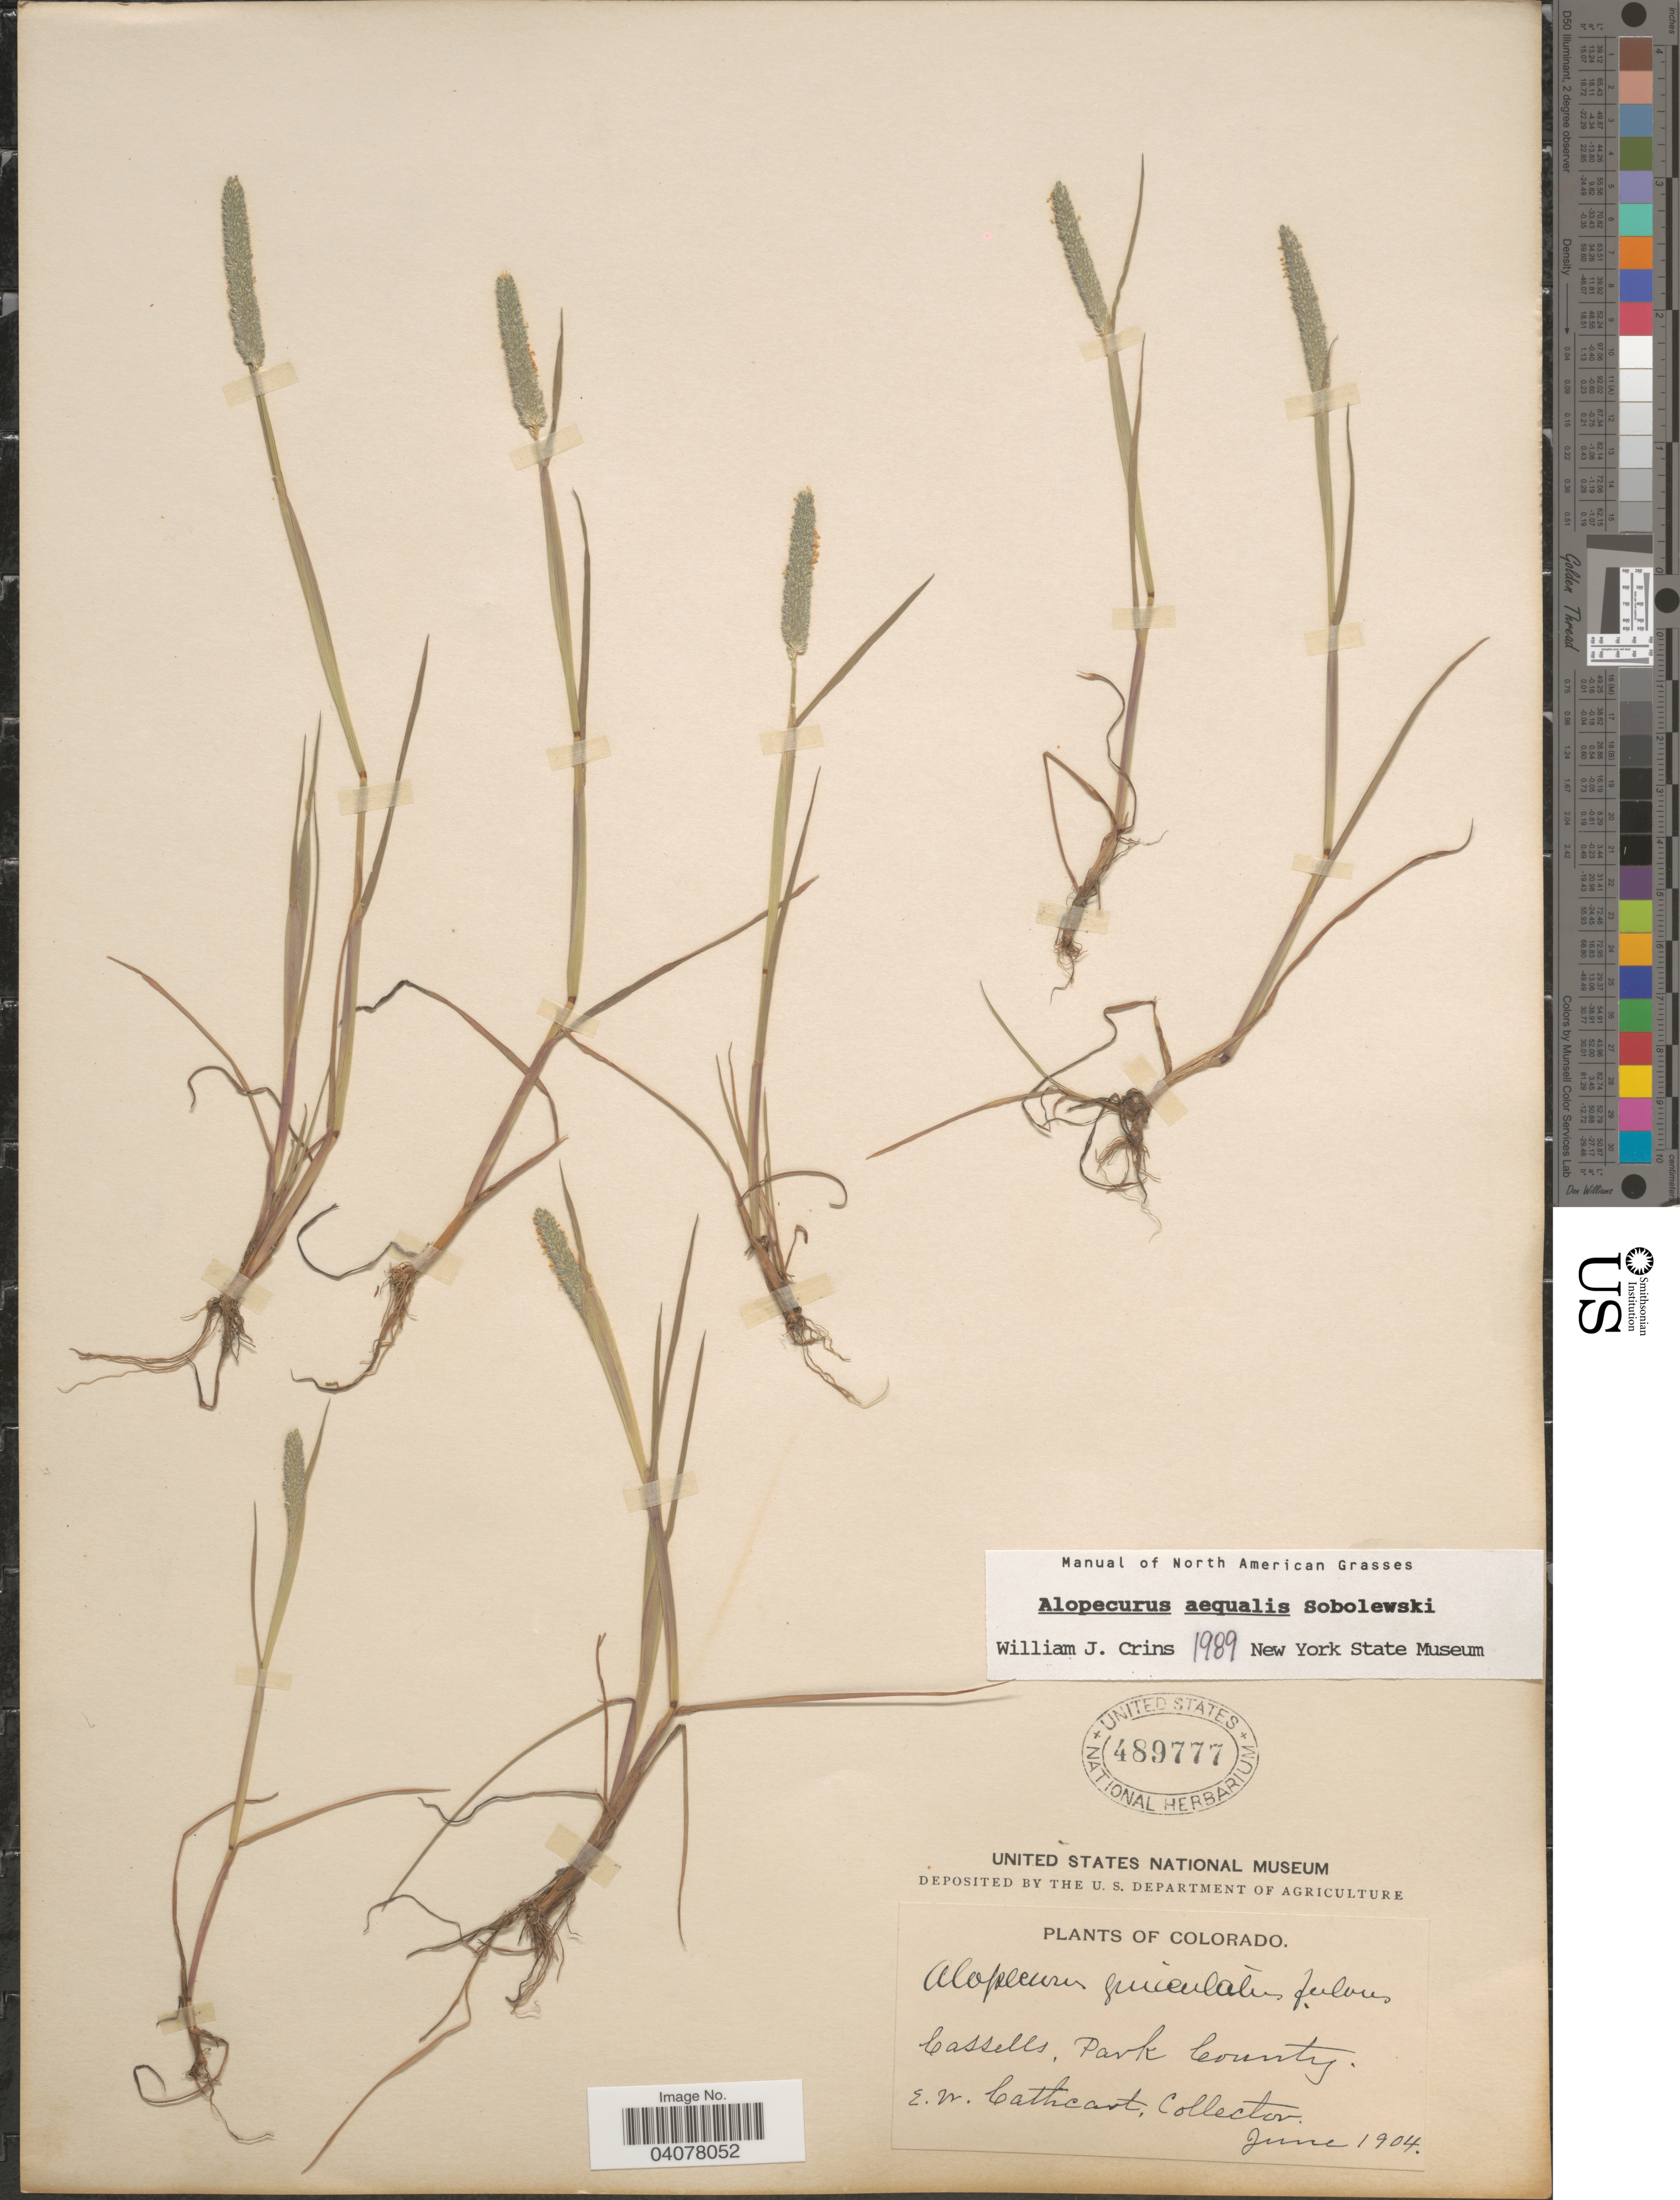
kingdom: Plantae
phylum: Tracheophyta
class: Liliopsida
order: Poales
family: Poaceae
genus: Alopecurus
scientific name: Alopecurus aequalis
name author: Sobol.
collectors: E. Cathcart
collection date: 1904-06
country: United States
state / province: Colorado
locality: Cassells; Park County.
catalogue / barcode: US 489777